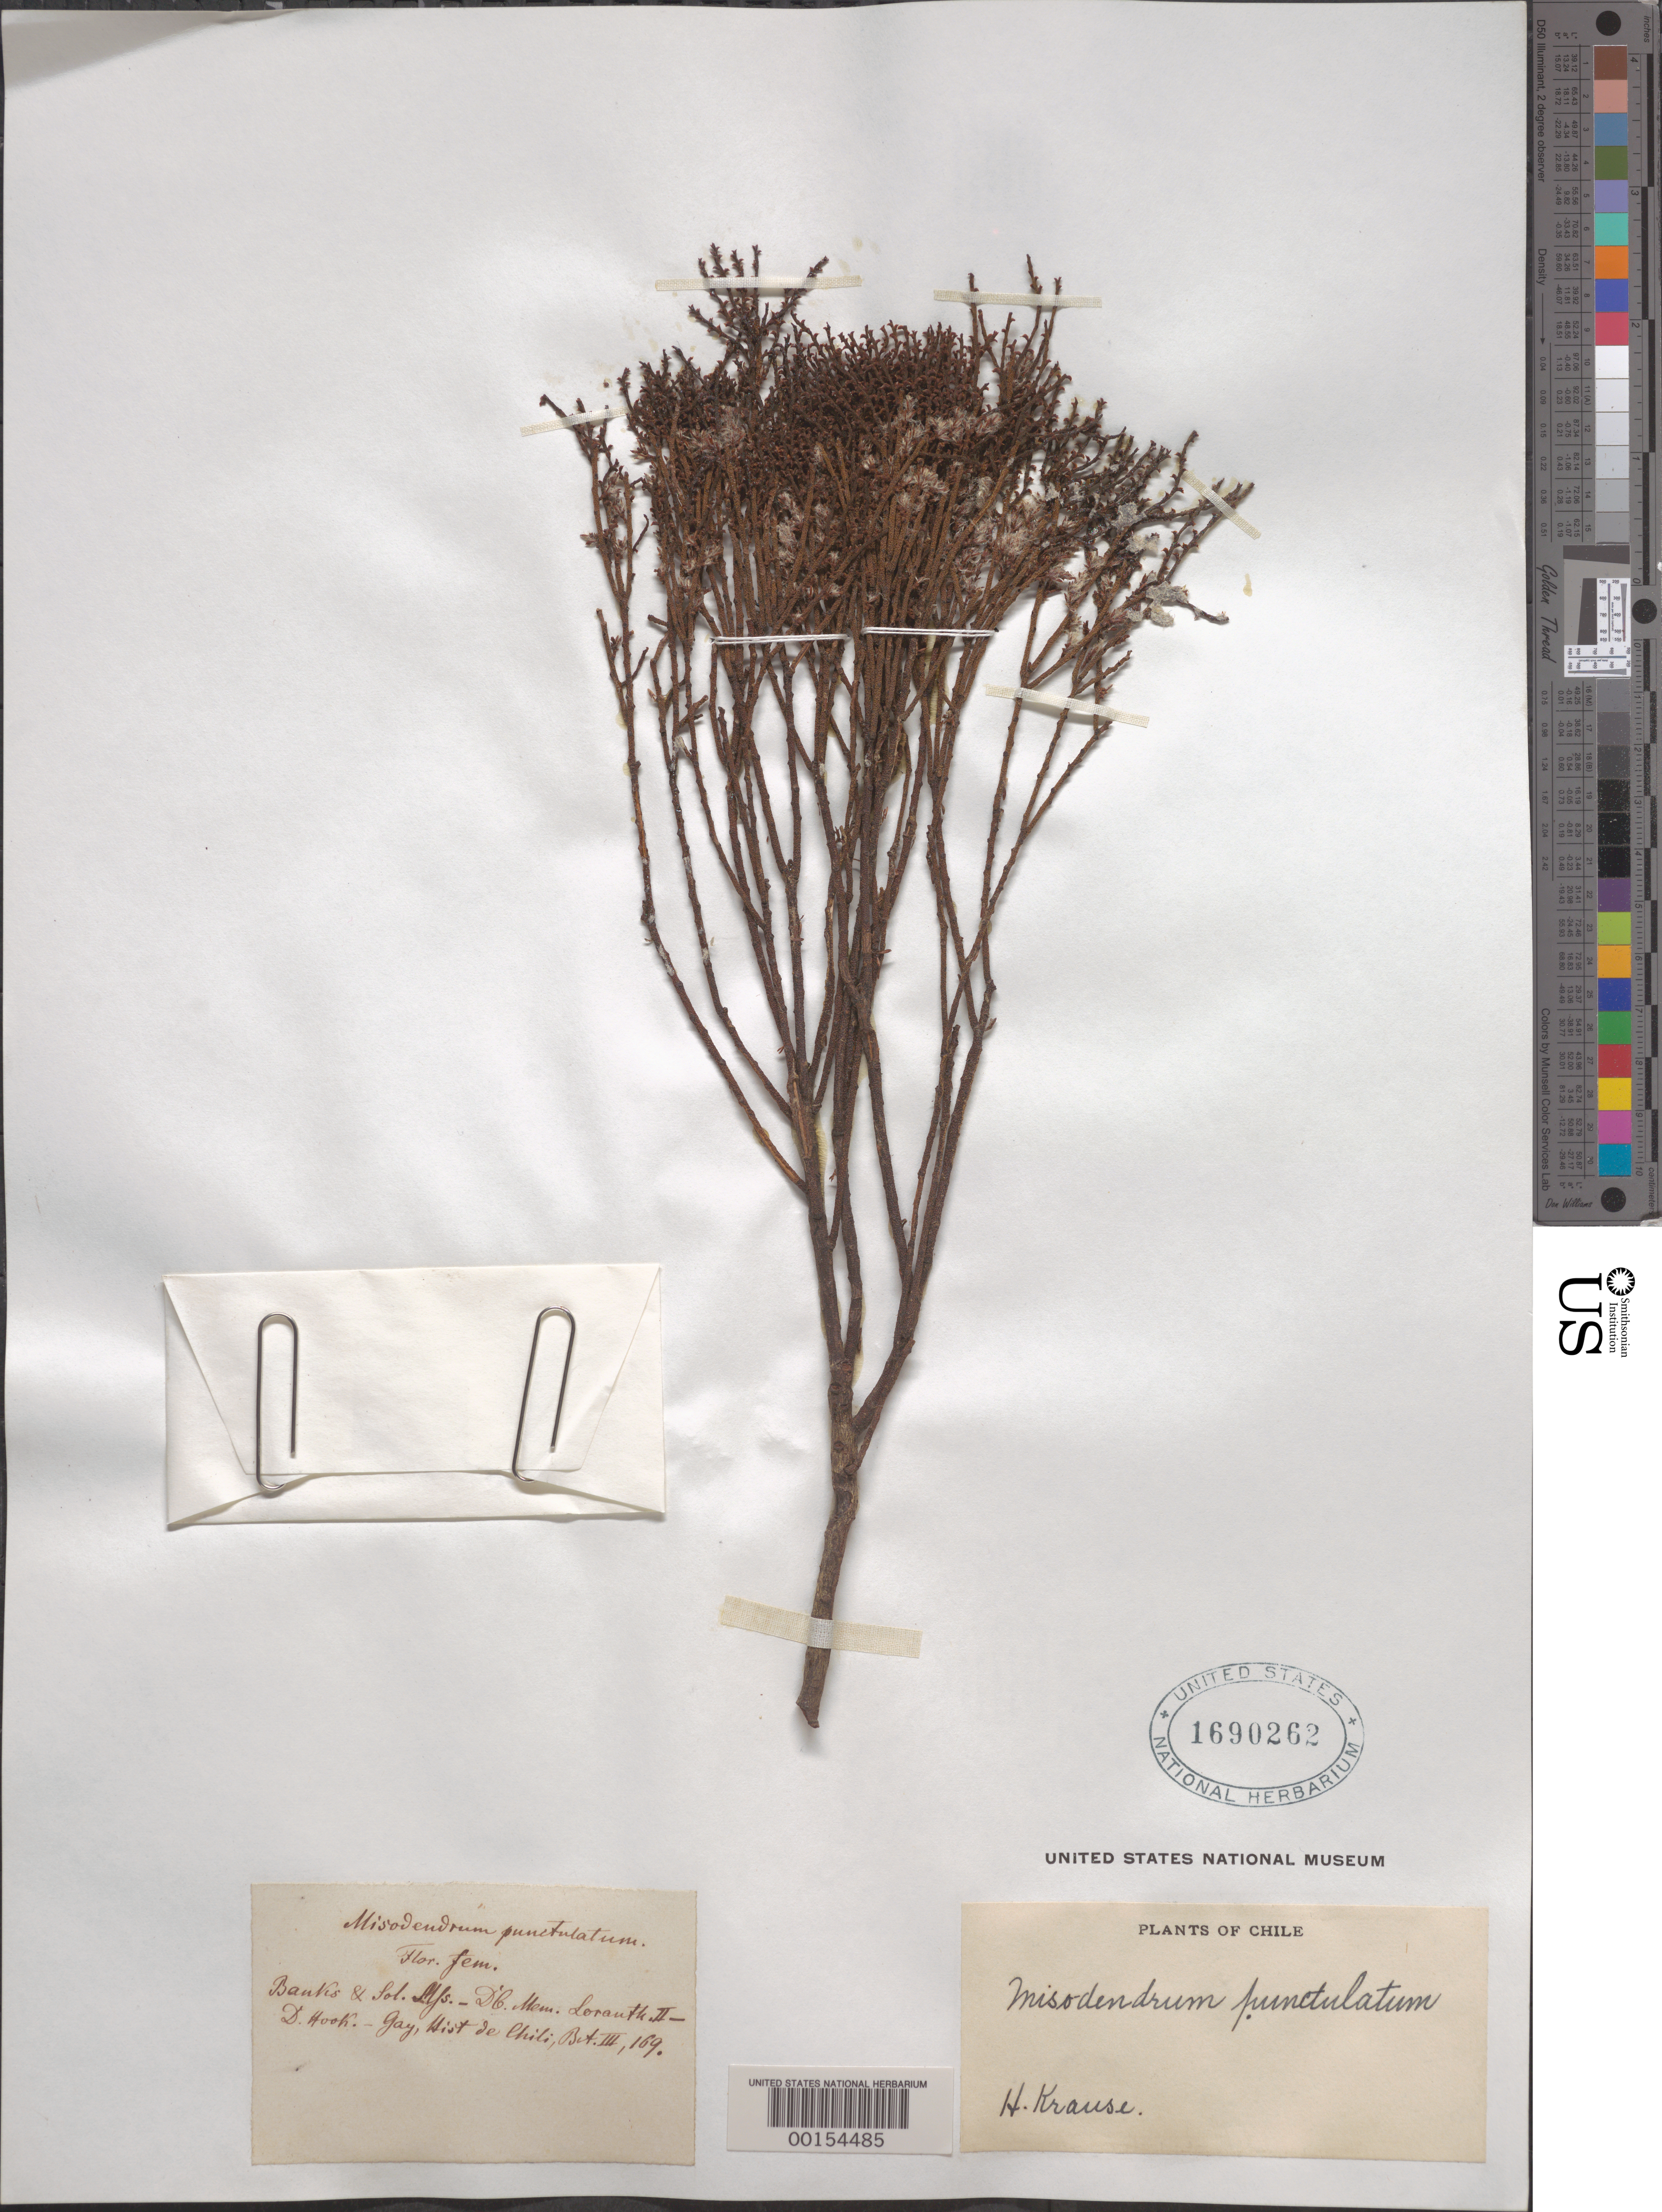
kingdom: Plantae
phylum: Tracheophyta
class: Magnoliopsida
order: Santalales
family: Misodendraceae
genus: Misodendrum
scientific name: Misodendrum punctulatum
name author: Sol. ex DC.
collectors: H. Krause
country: Chile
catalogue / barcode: US 1690262